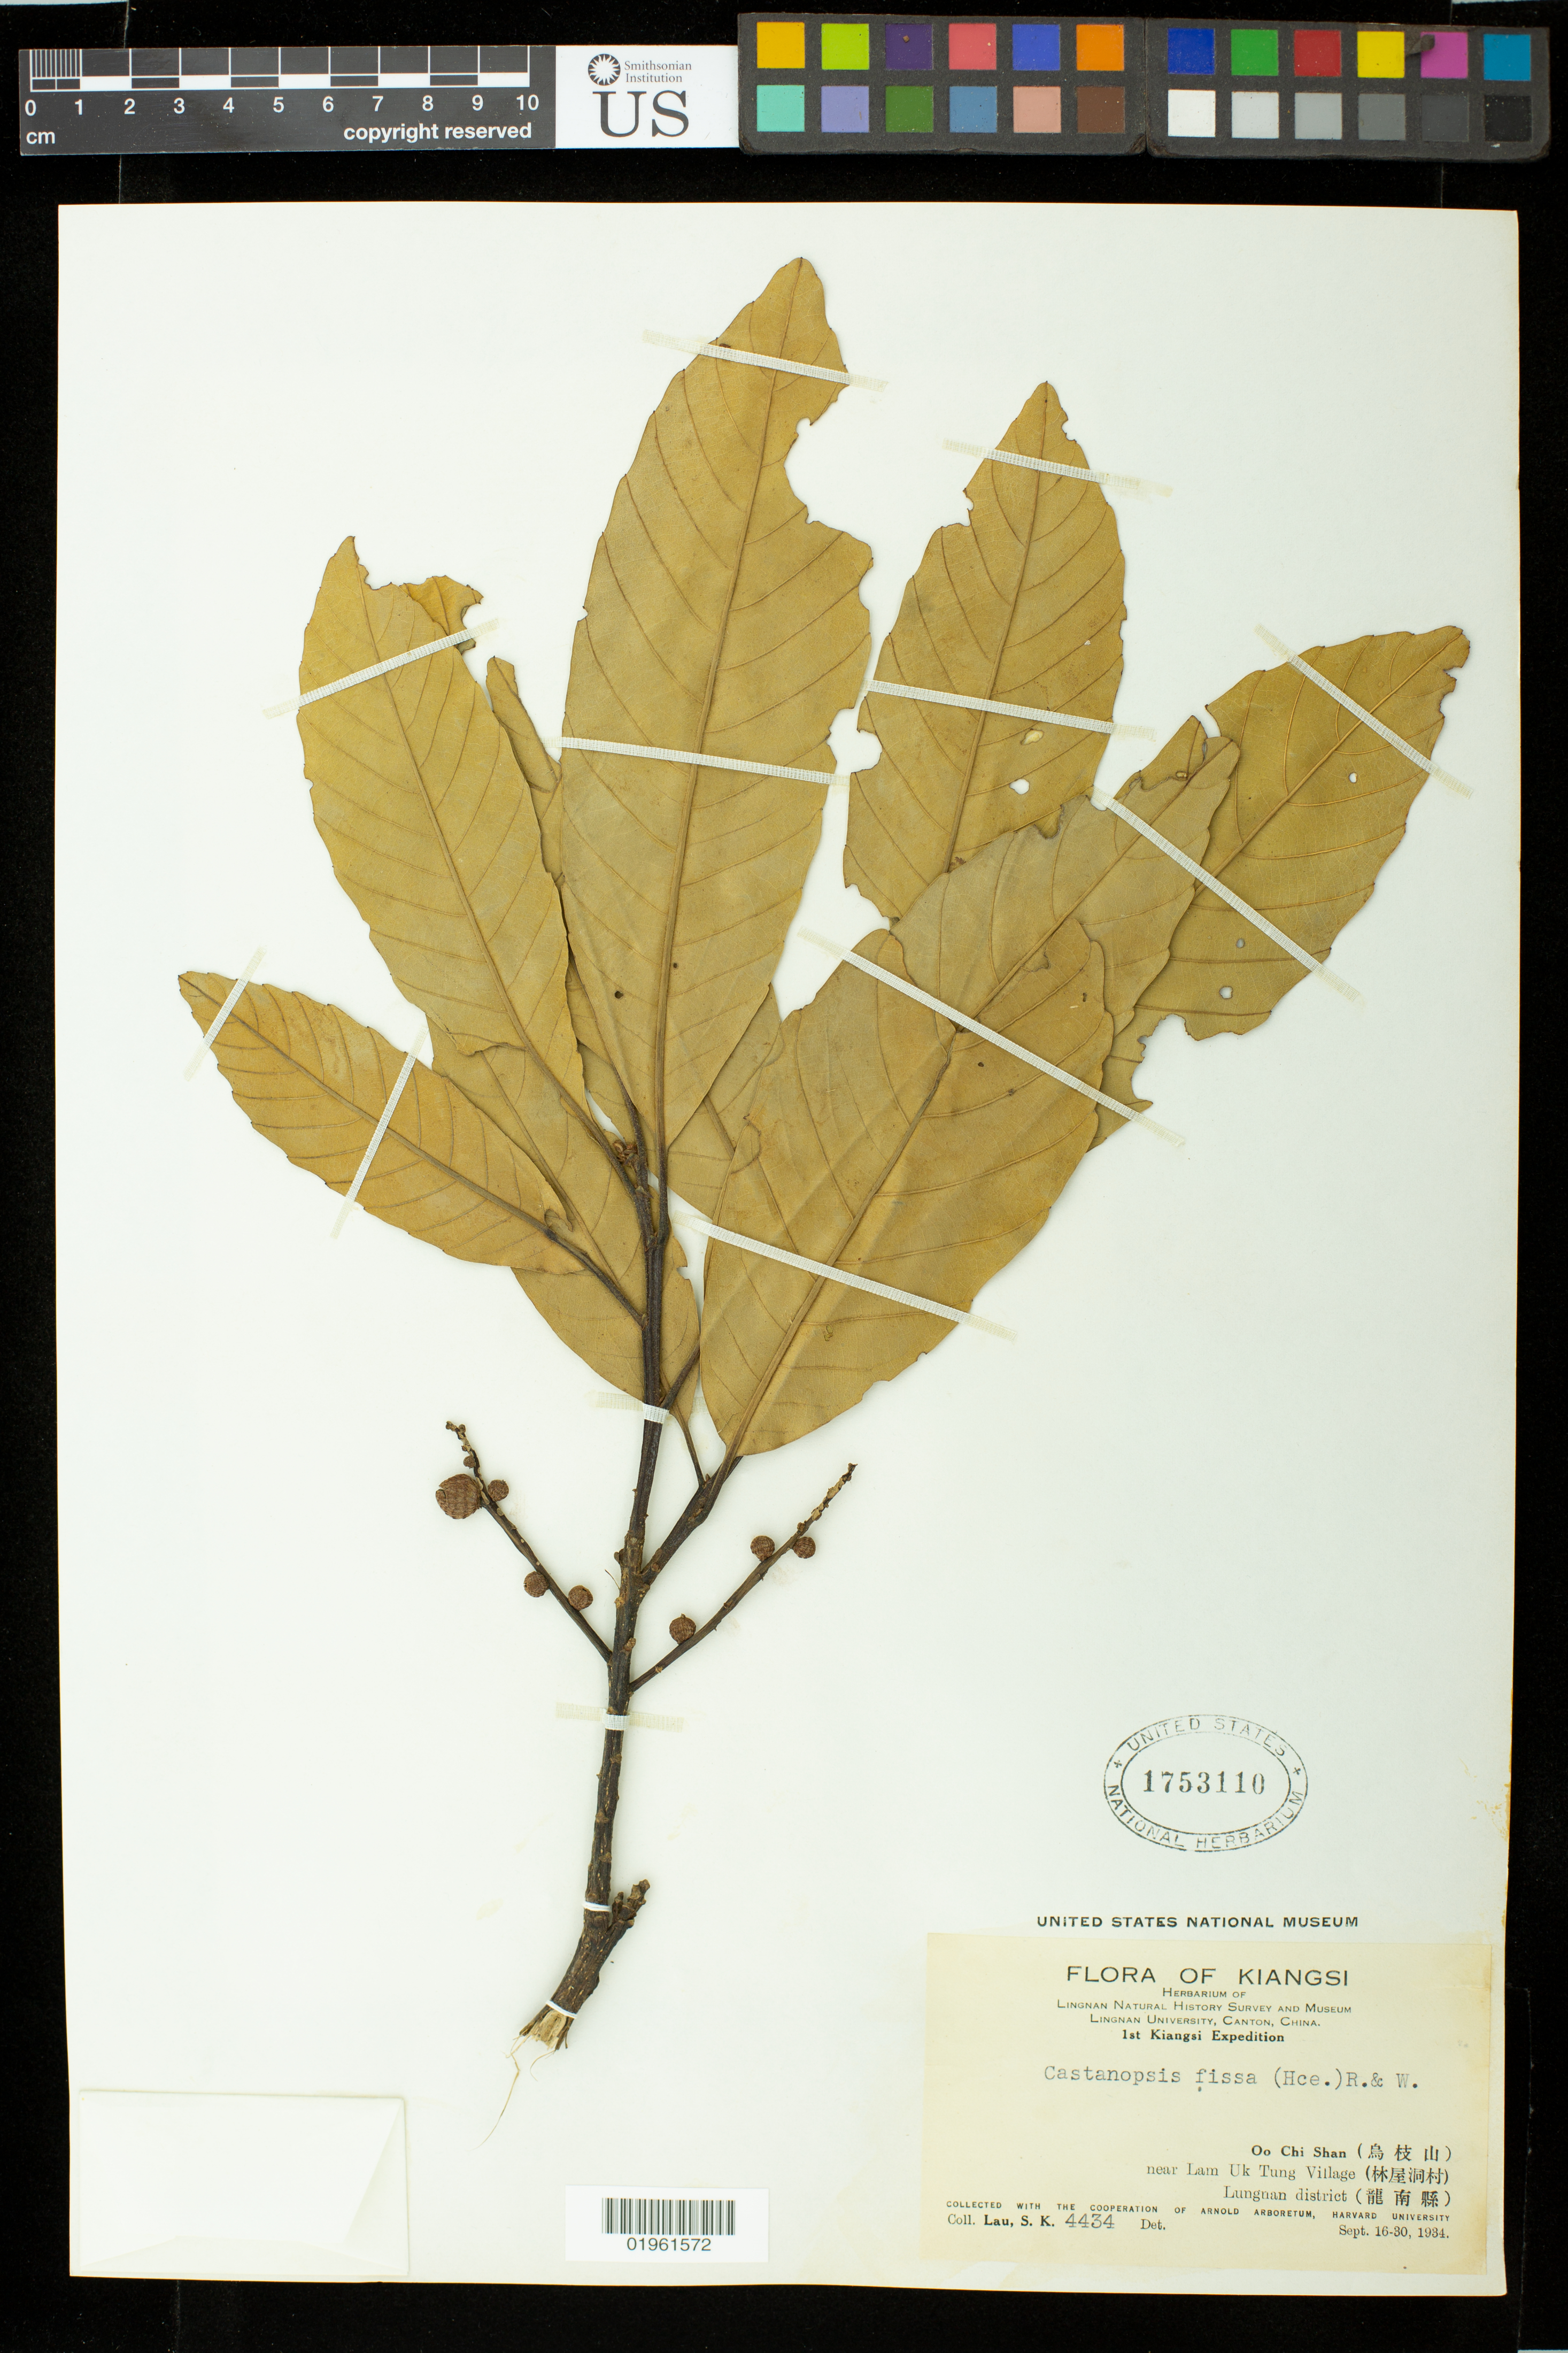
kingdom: Plantae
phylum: Tracheophyta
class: Magnoliopsida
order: Fagales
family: Fagaceae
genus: Castanopsis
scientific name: Castanopsis fissa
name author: (Champ. ex Benth.) Rehder & E.H. Wilson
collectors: S. K. Lau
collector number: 4434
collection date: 1934-09-16/1934-09-30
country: China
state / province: Guangxi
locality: Oo Chi Shan near Lam Uk Tung Village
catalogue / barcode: US 1753110